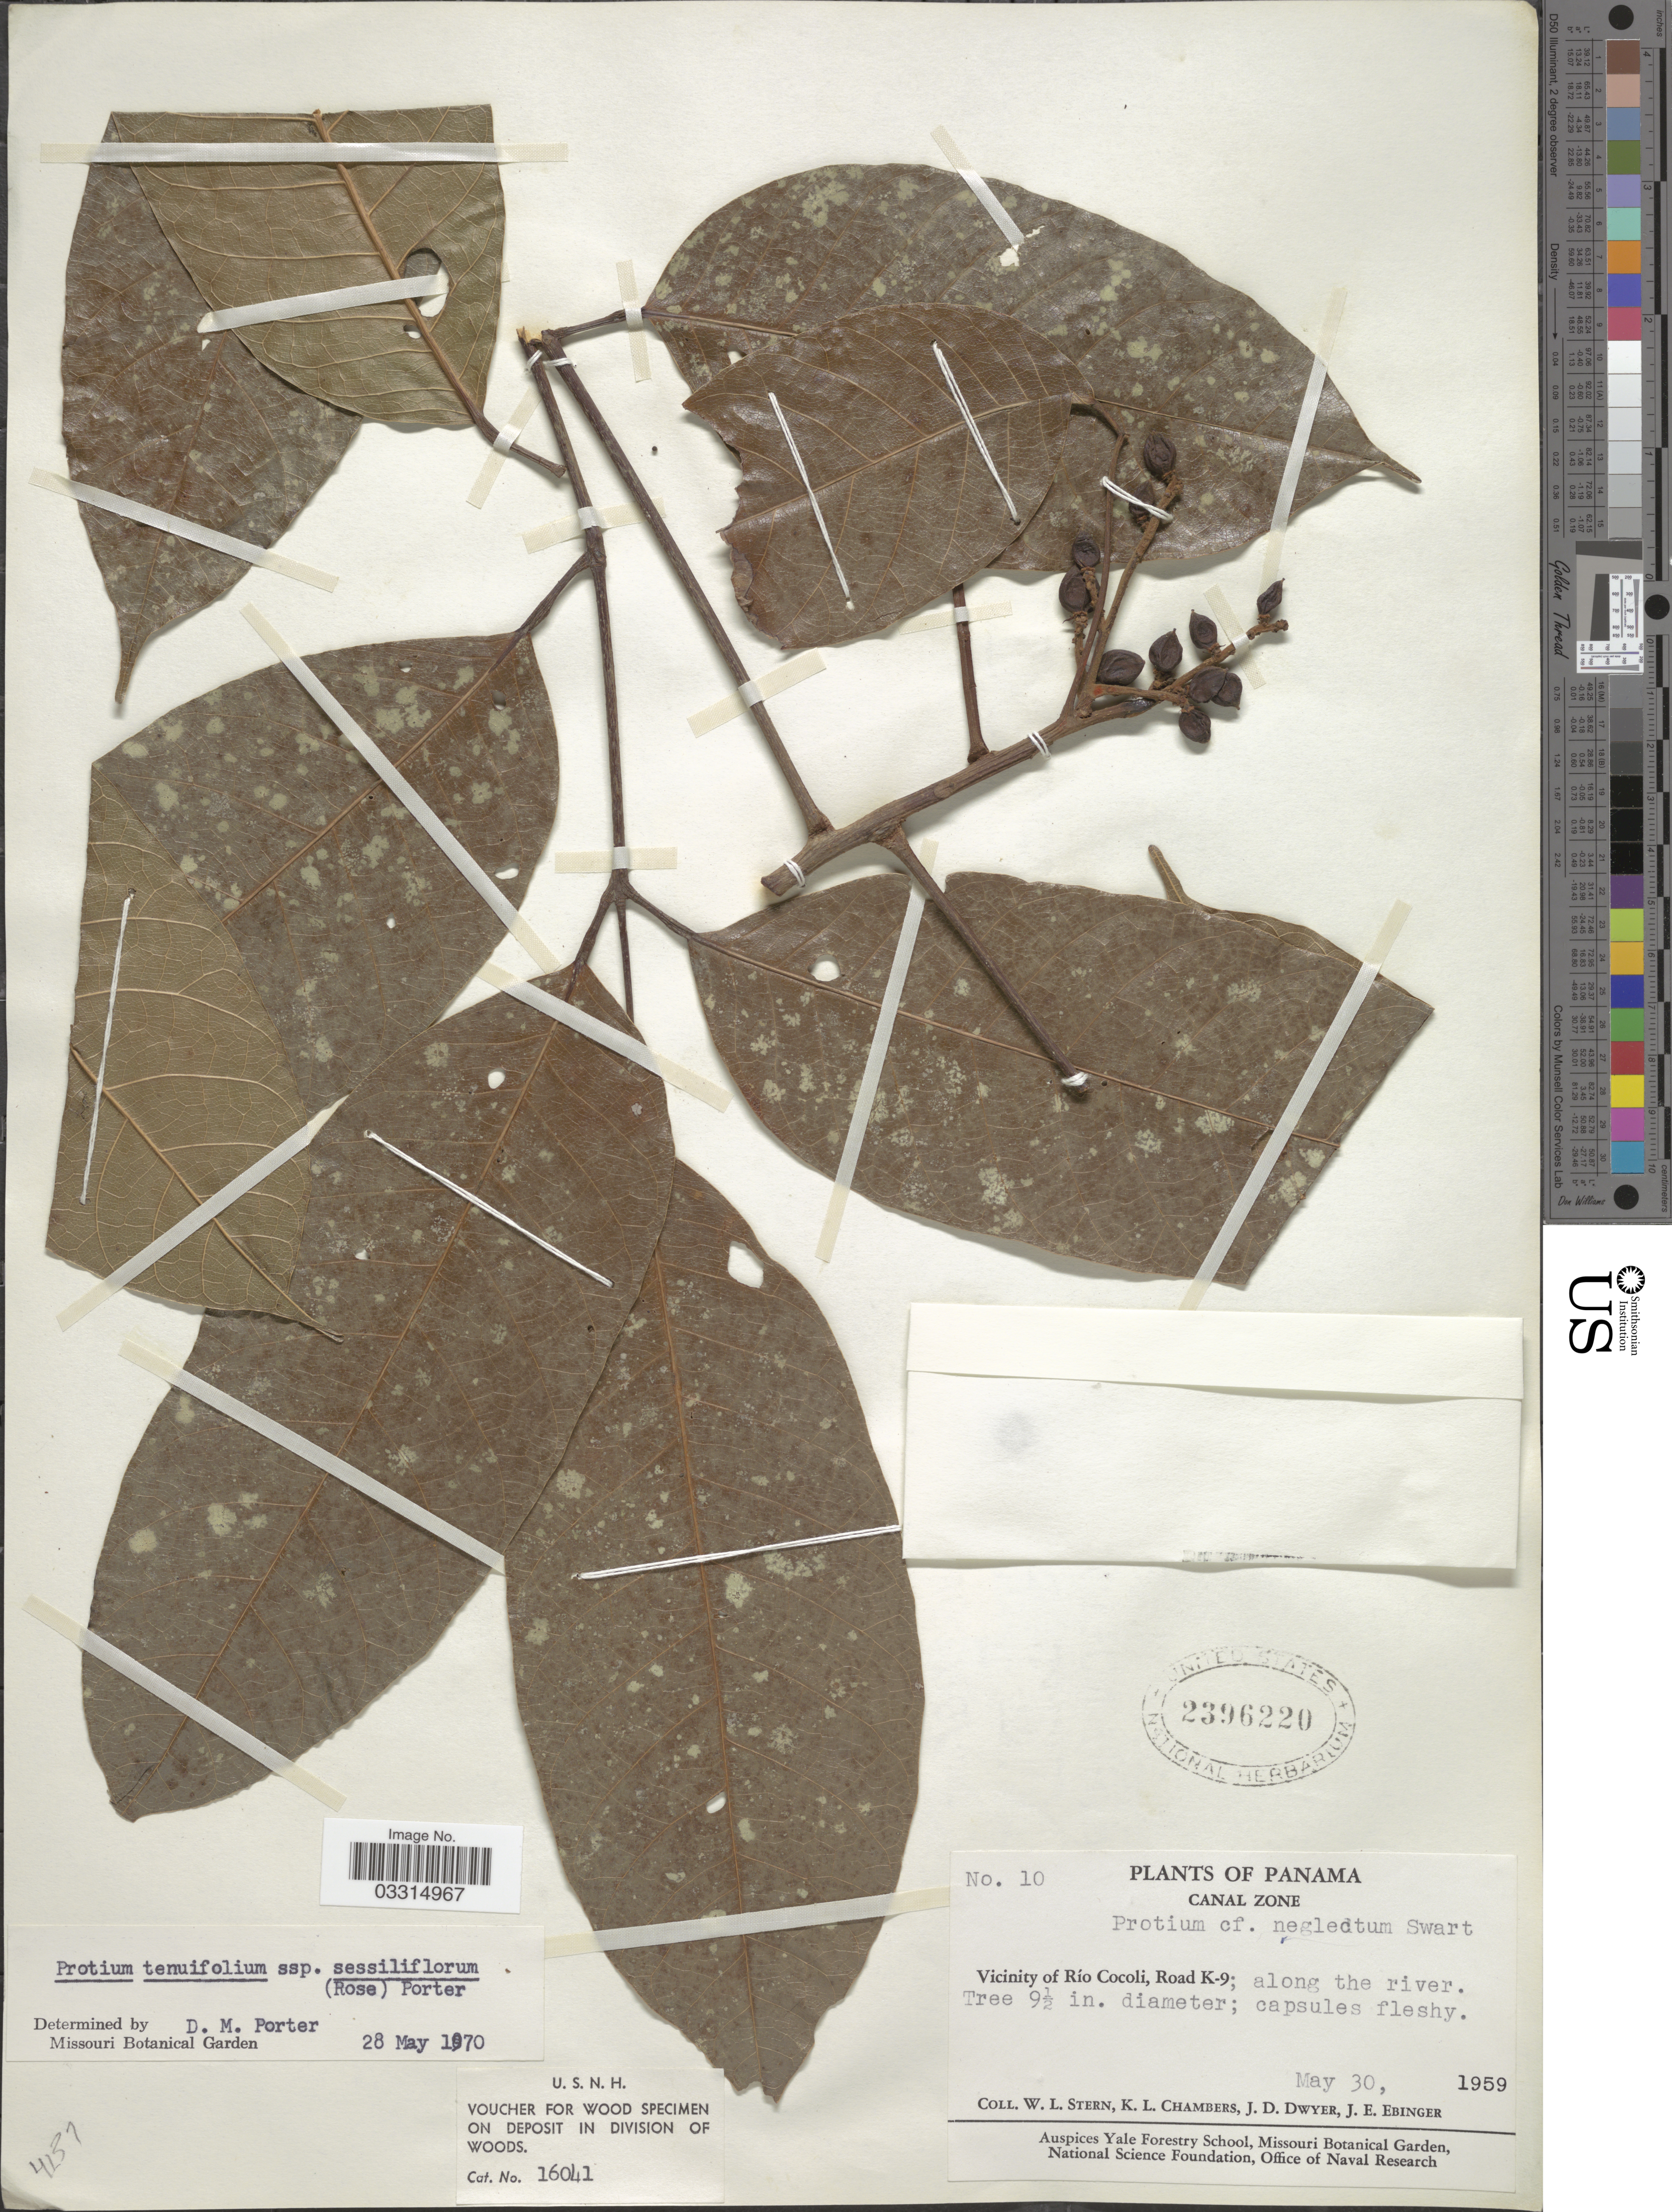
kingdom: Plantae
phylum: Tracheophyta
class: Magnoliopsida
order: Sapindales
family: Burseraceae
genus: Protium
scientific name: Protium sessiliflorum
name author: (Rose) Standl.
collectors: W. L. Stern, K. Chambers, J. D. Dwyer & J. Ebinger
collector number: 10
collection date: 1959-05-30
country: Panama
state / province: Panamá Oeste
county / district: Canal Zone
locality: Vicinity of Río Cocoli, Road K-9; along the river.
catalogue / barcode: US 2396220